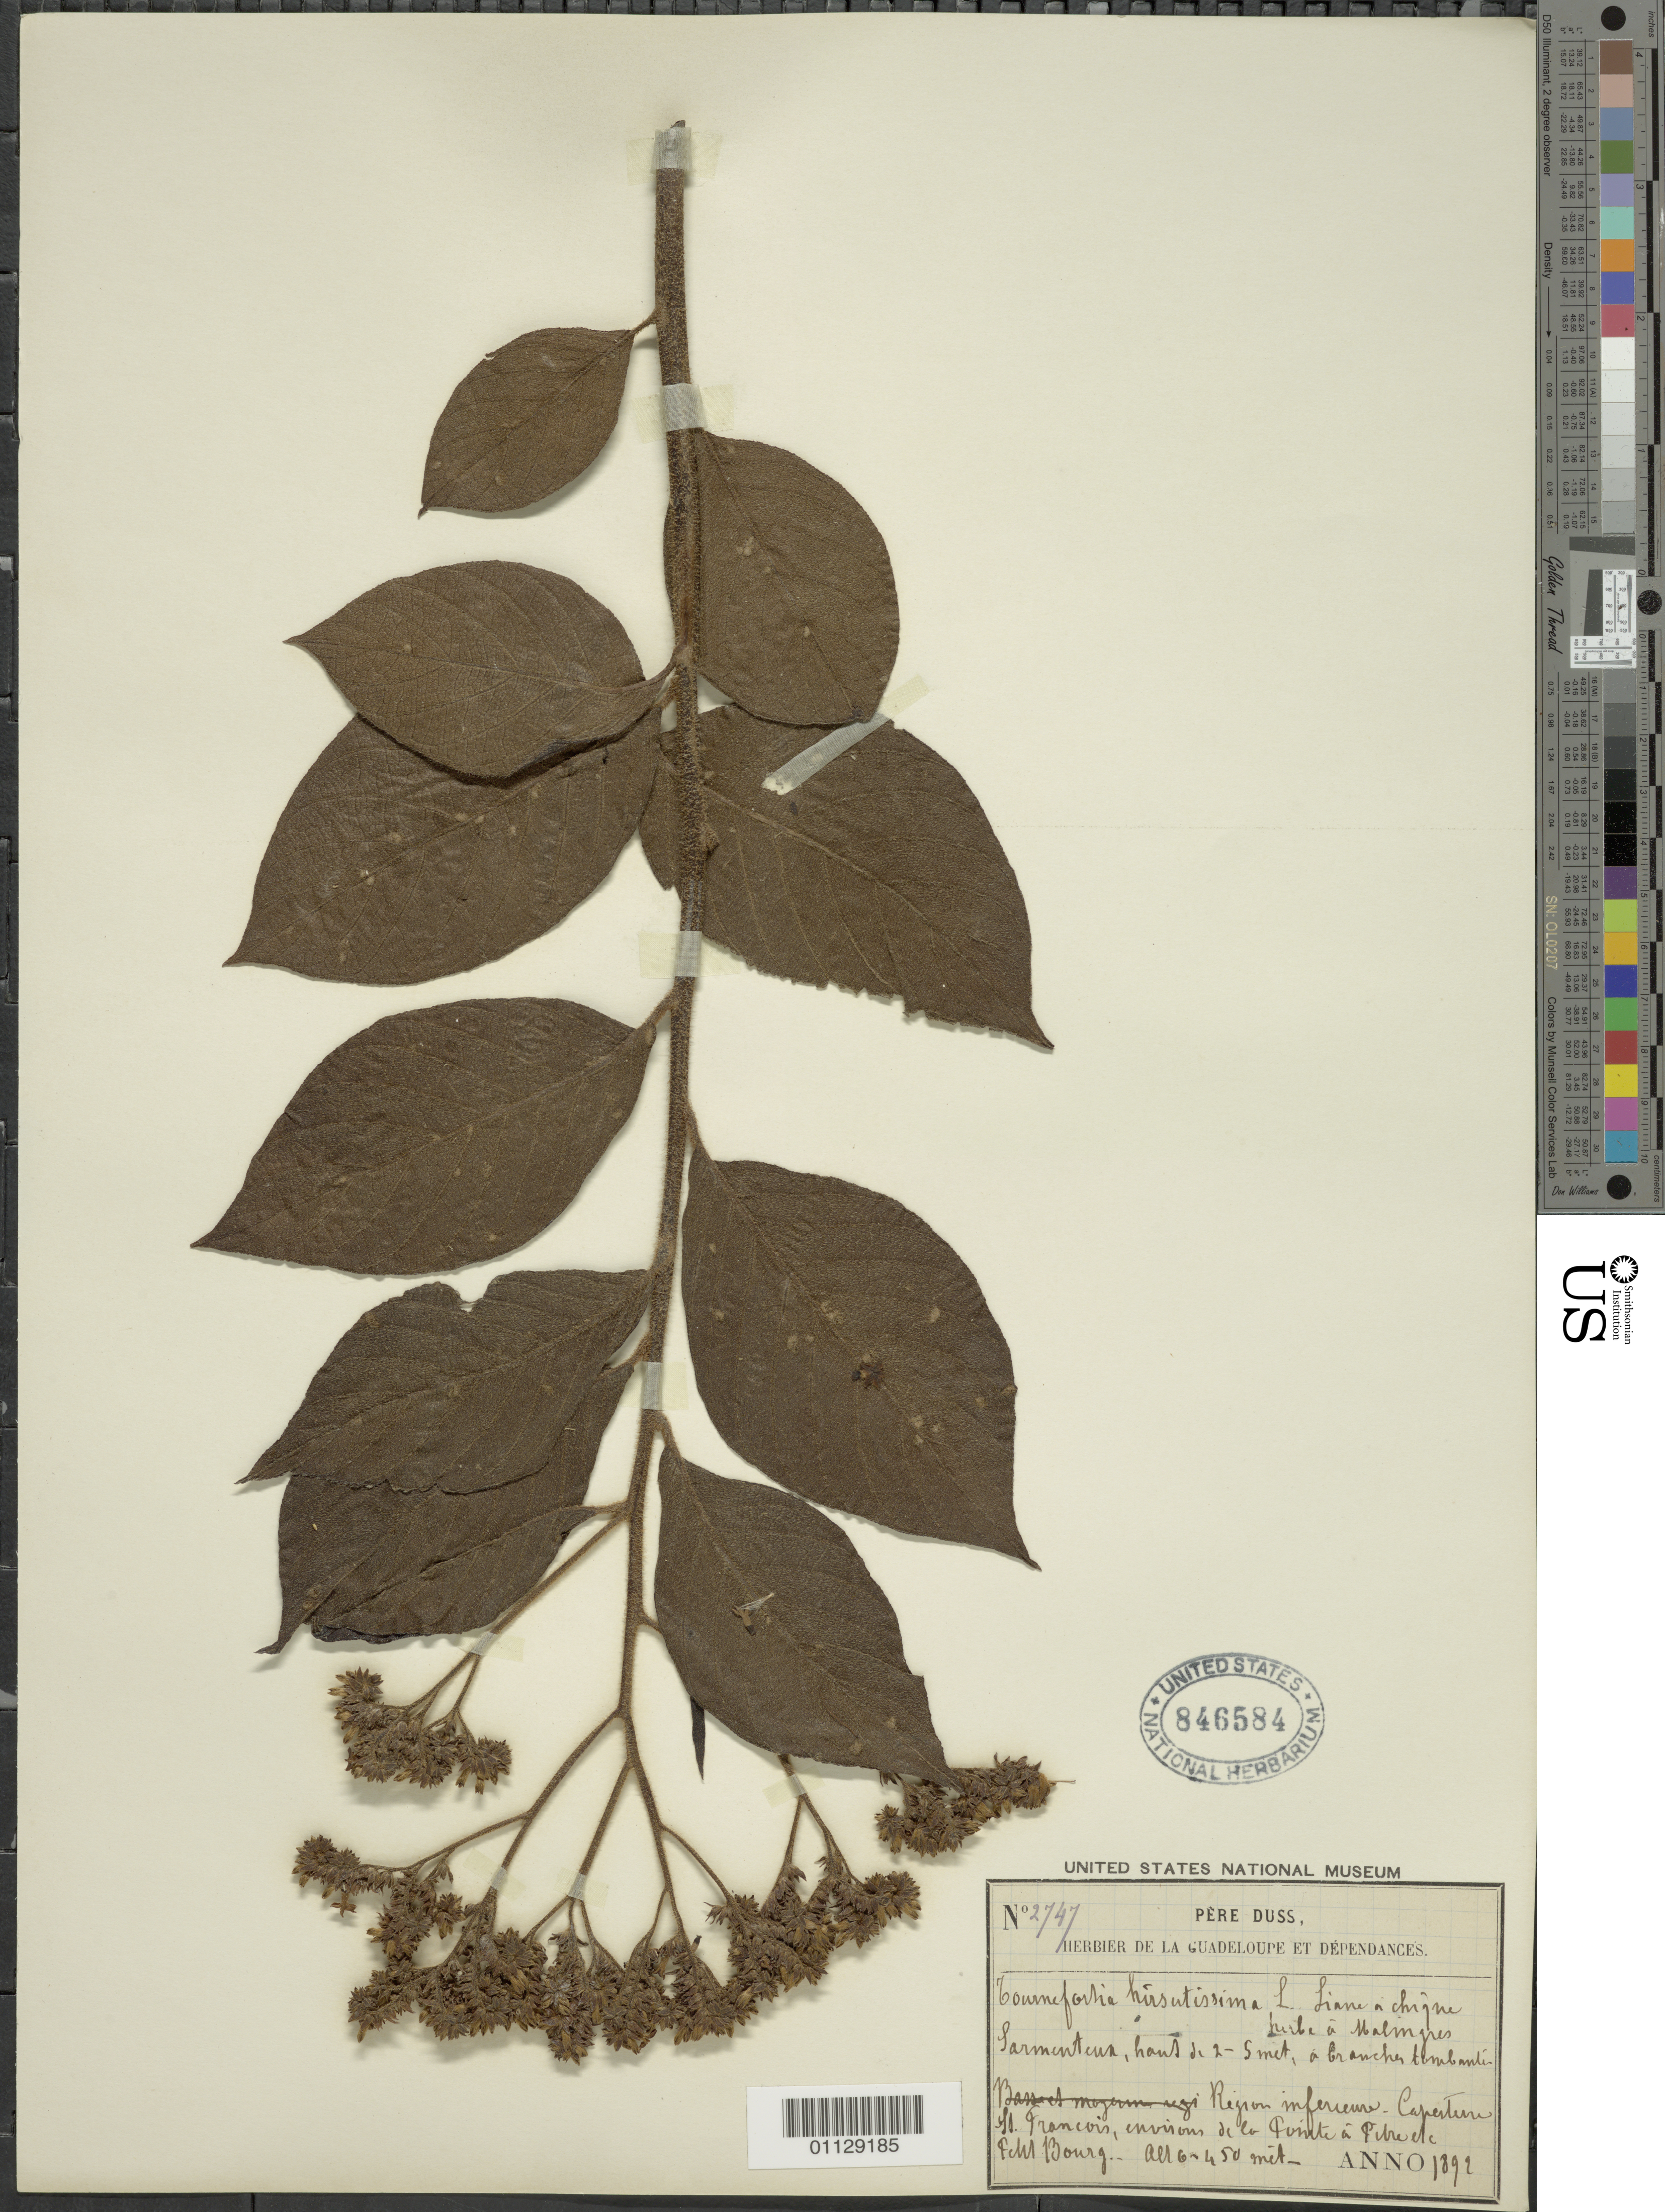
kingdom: Plantae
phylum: Tracheophyta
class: Magnoliopsida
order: Boraginales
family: Heliotropiaceae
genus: Tournefortia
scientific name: Tournefortia hirsutissima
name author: L.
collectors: Père Duss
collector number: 2747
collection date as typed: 1892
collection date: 1892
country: Guadeloupe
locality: Region inferceno, Caperture, Pl. Francois, envirous di Pointe a Pilvere Felil Bourg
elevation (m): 0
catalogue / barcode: US 846584